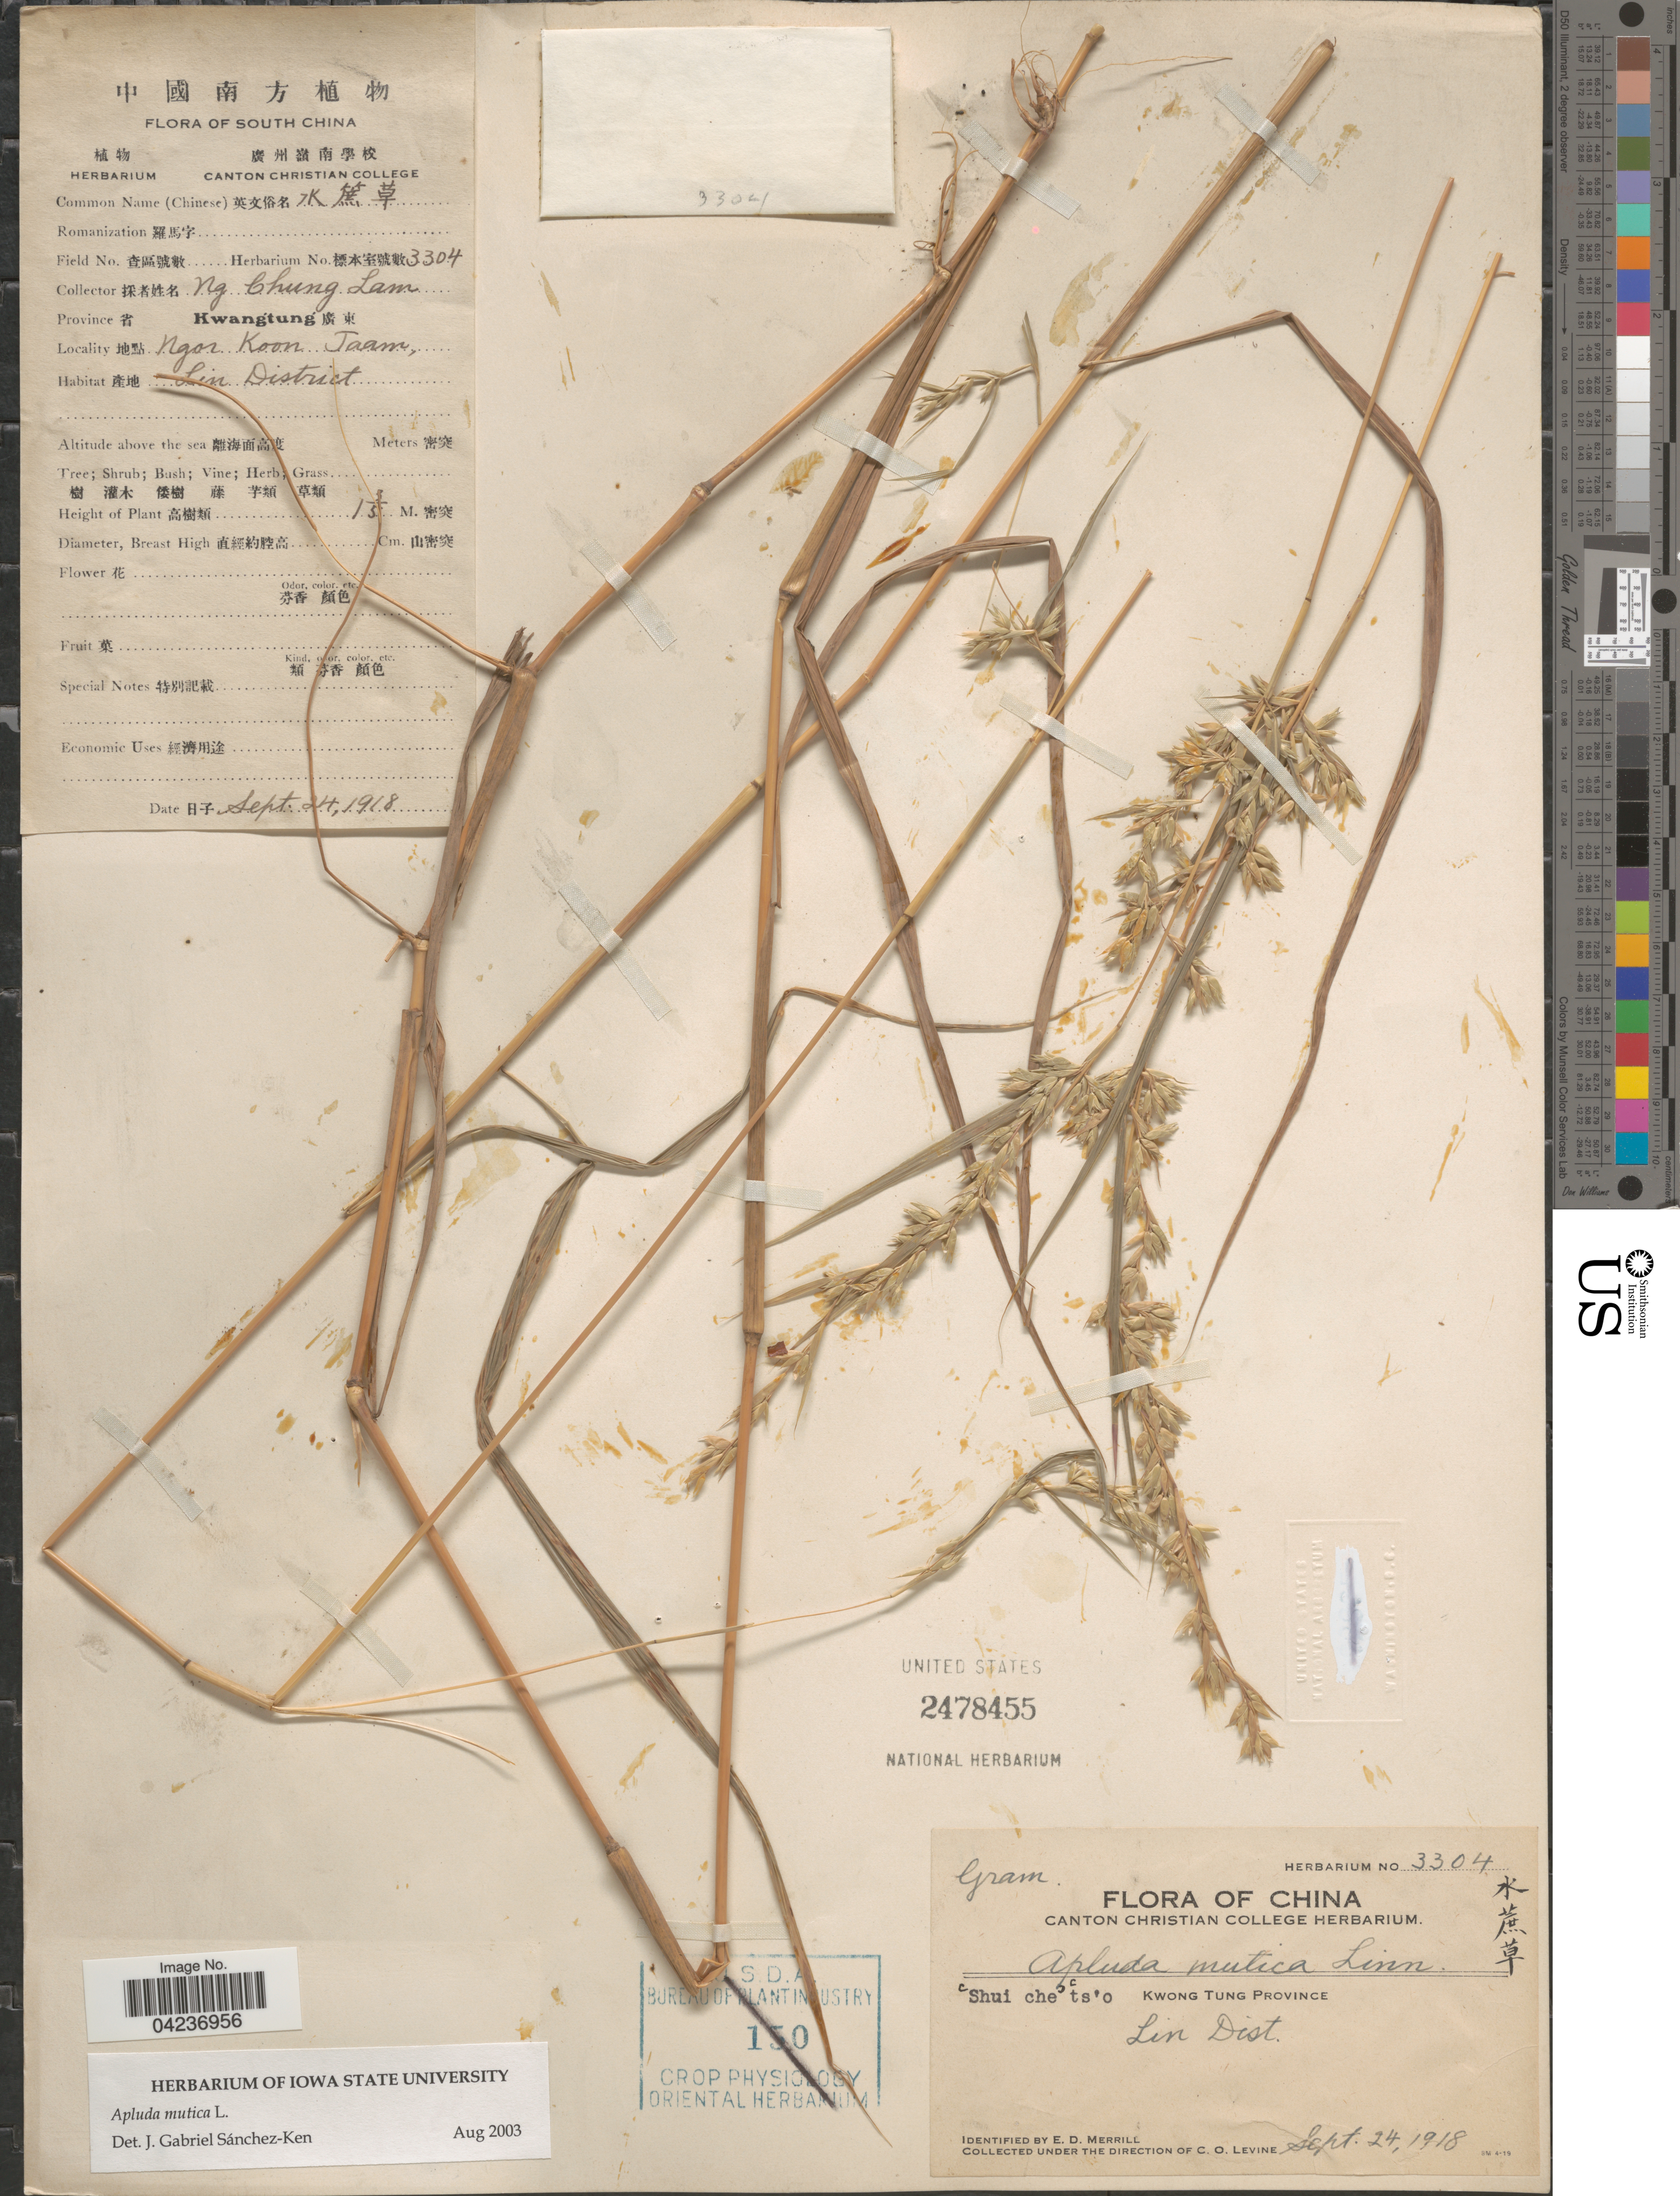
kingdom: Plantae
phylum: Tracheophyta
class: Liliopsida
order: Poales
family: Poaceae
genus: Apluda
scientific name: Apluda mutica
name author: L.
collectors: C. O. Levine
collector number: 3304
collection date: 1918-09-24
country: China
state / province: Guangdong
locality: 'Shui che' ts'o. Kwong Tung Province. Lin District. Ng Chung Lam. Ngor Koon Taam.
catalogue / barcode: US 2478455